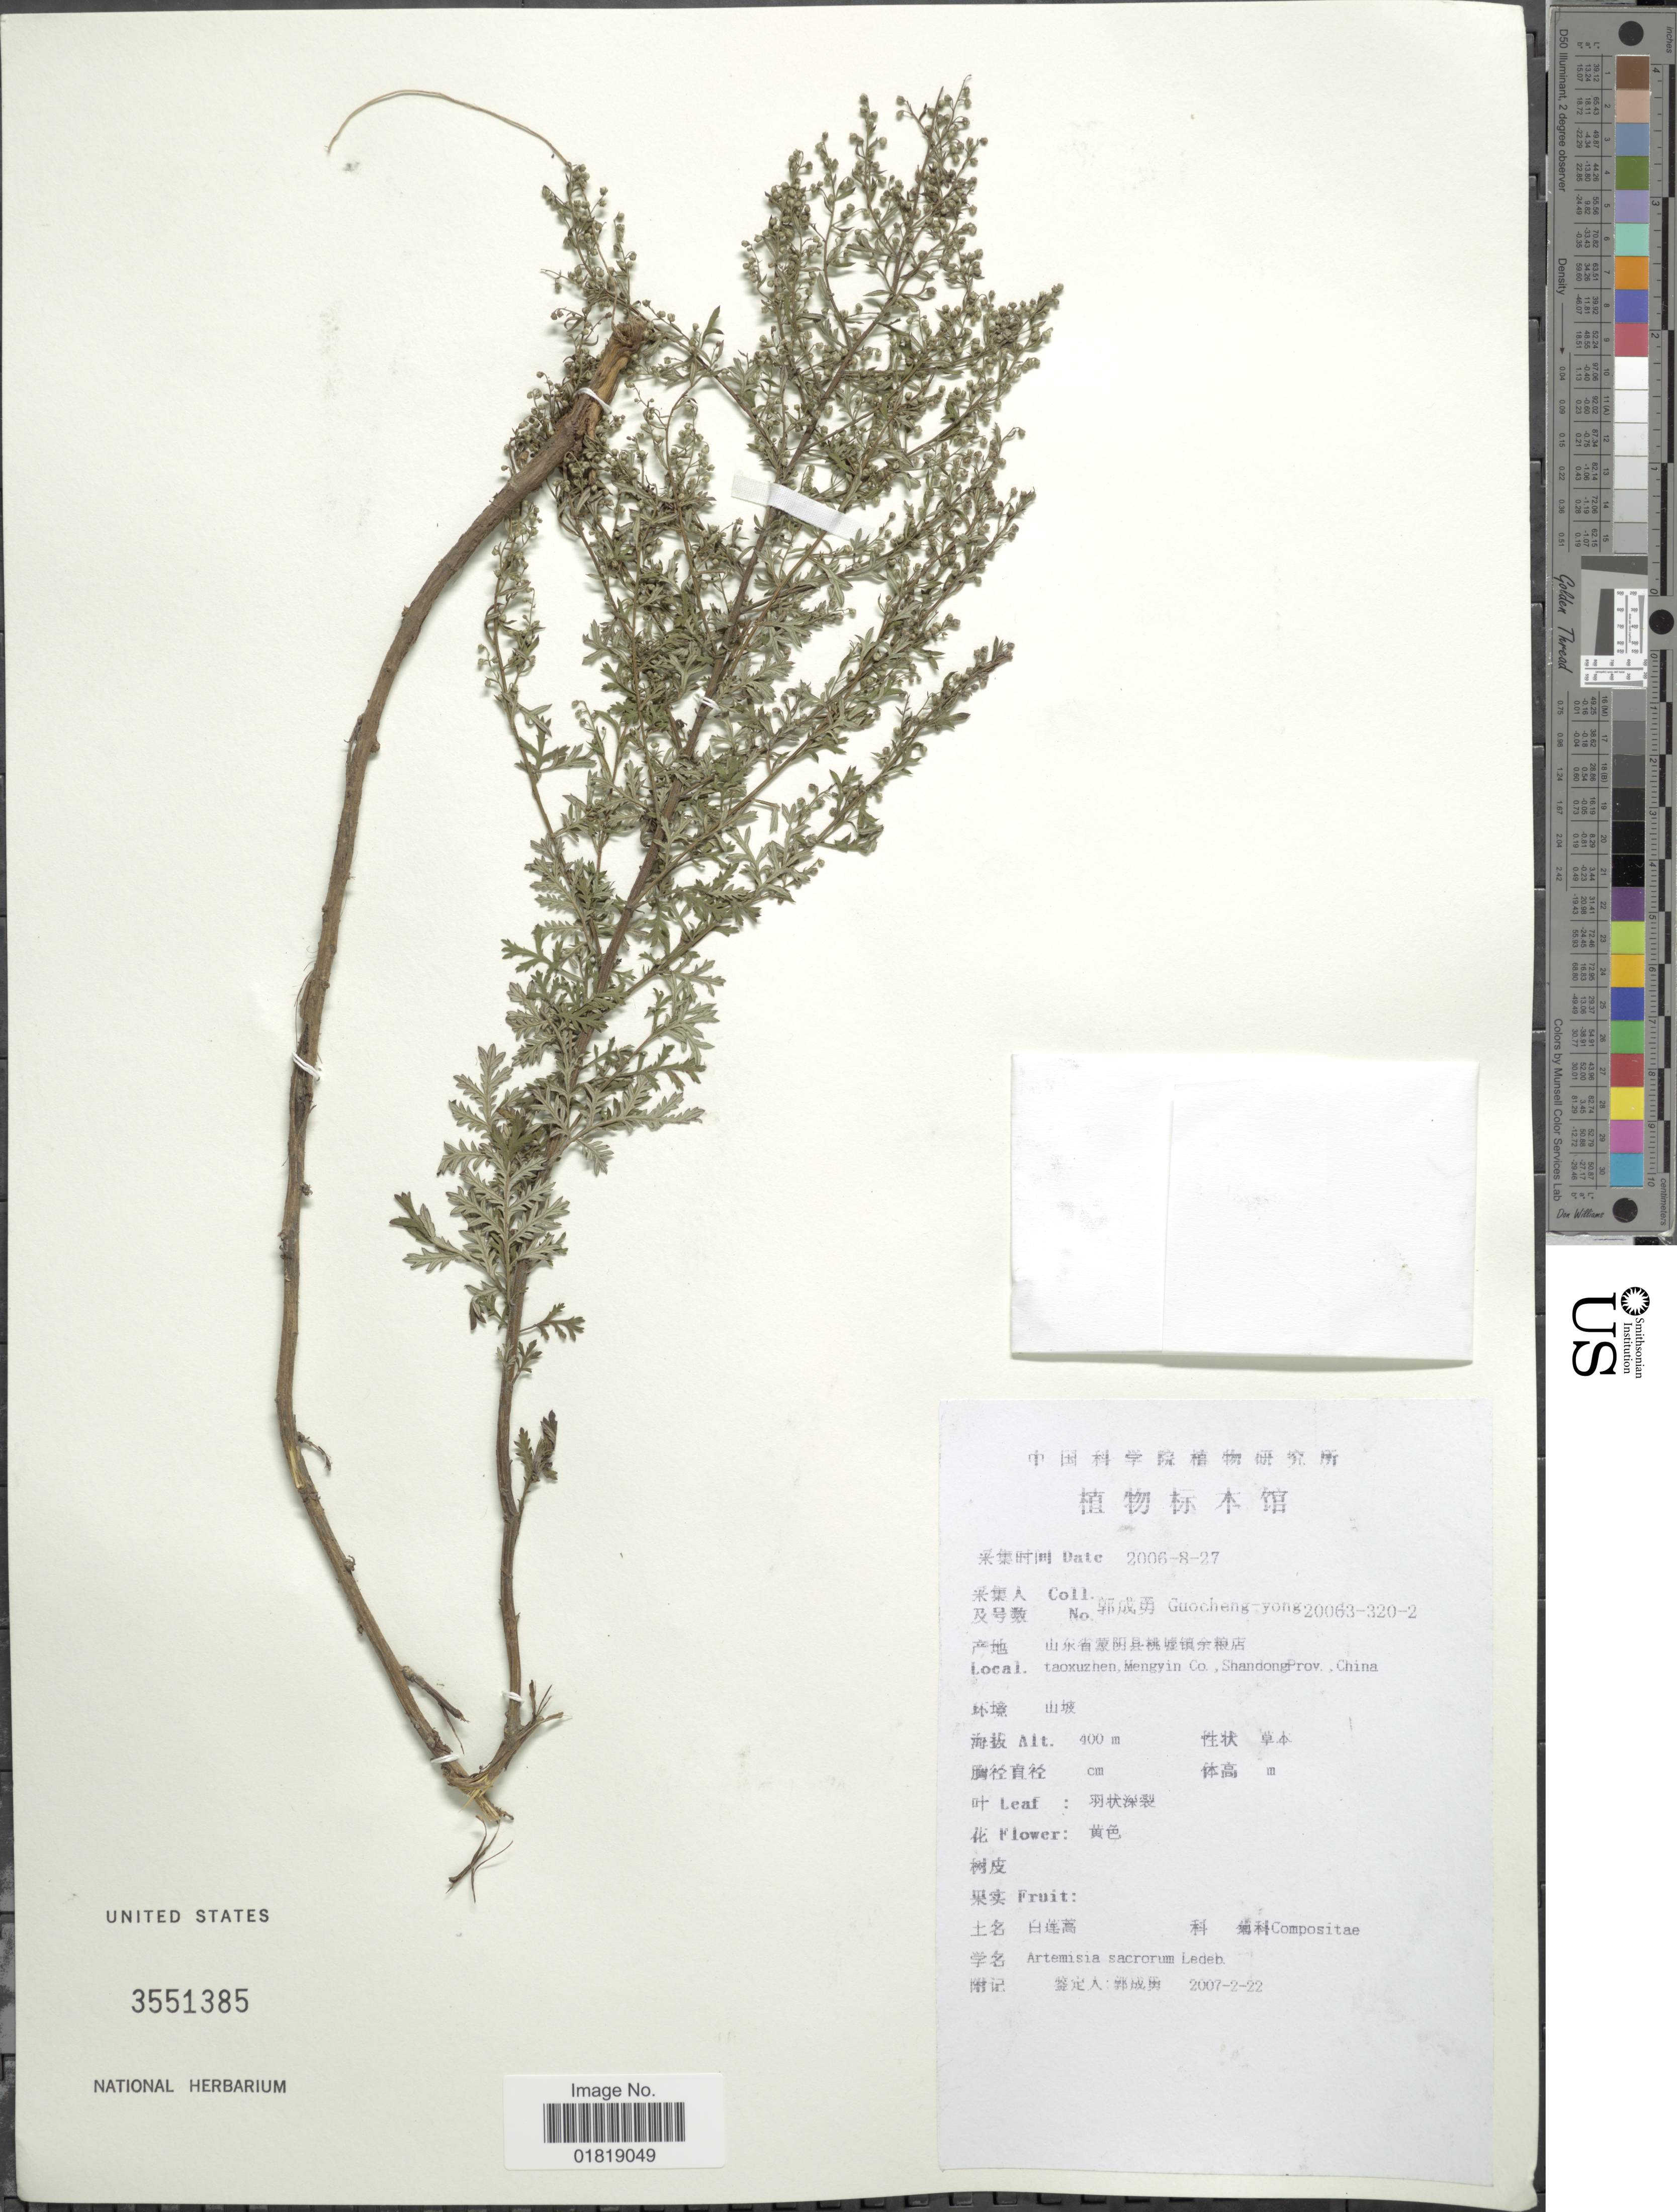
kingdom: Plantae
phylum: Tracheophyta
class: Magnoliopsida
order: Asterales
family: Asteraceae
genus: Artemisia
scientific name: Artemisia sacrorum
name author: Ledeb.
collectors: Guo cheng-yong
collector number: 20063-320-2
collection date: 2006-08-27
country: China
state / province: Shandong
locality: Taoxuzhen, Mengyin Co.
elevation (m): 400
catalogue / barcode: US 3551385